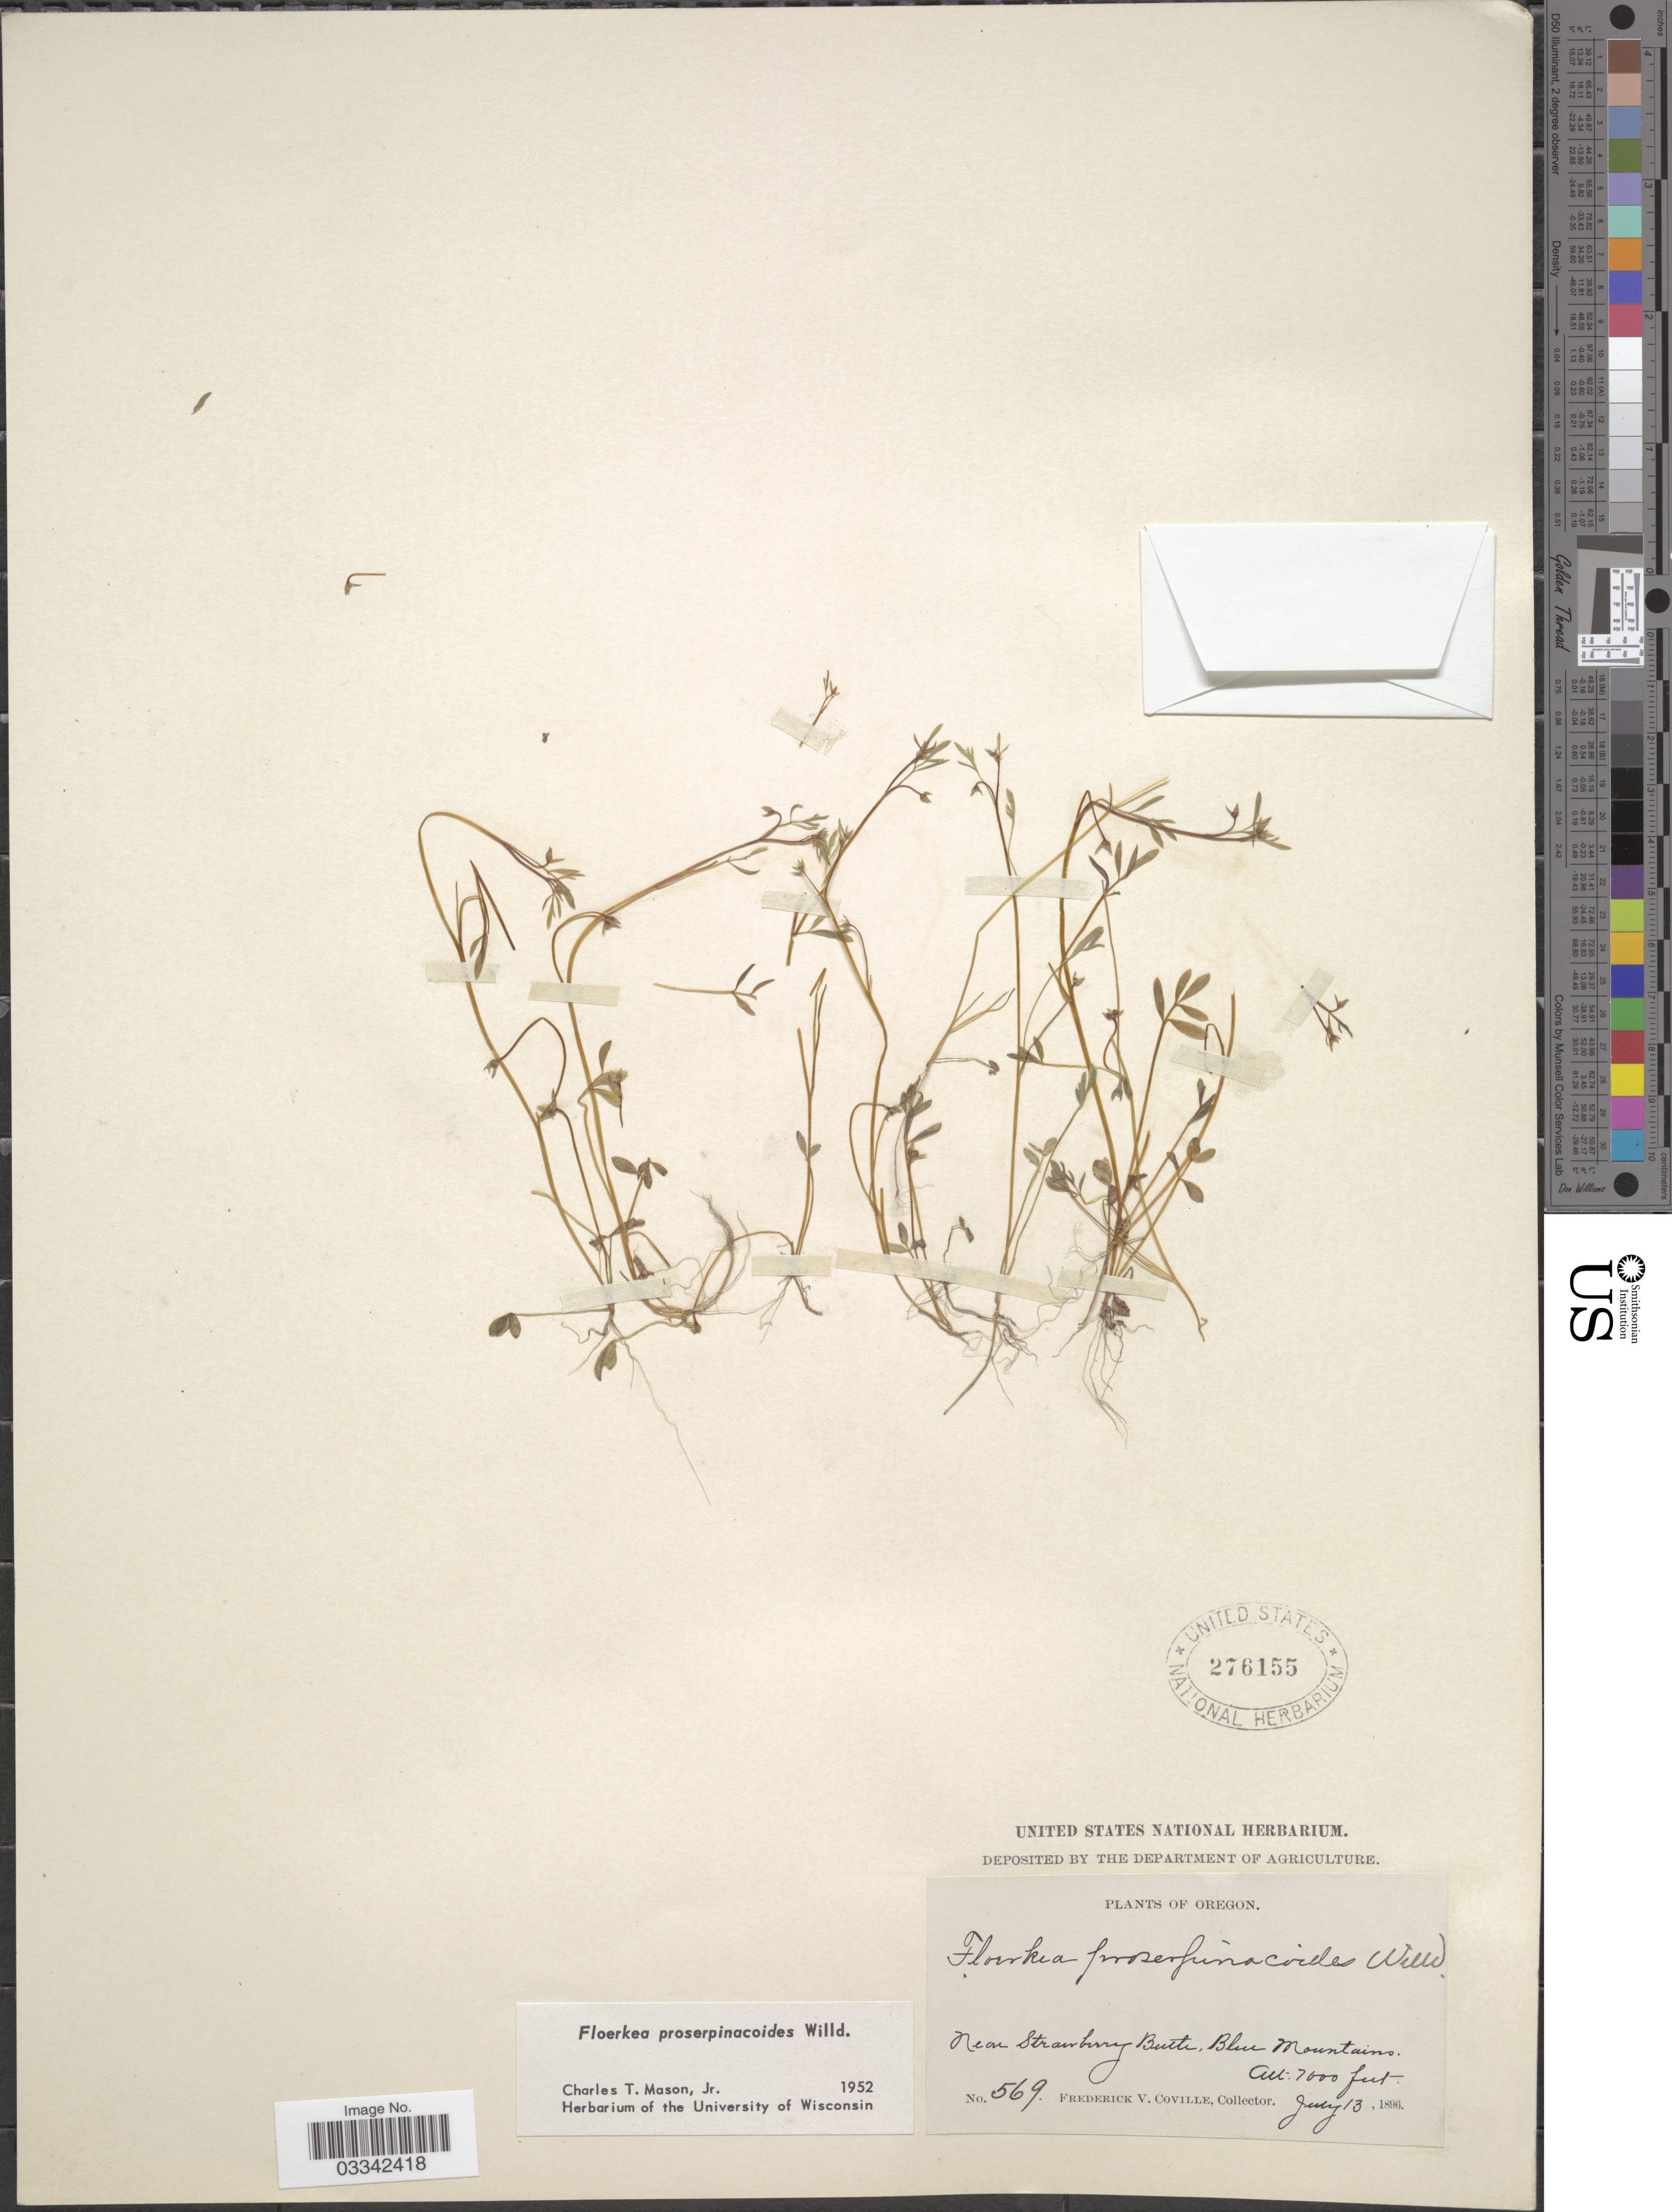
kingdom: Plantae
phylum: Tracheophyta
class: Magnoliopsida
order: Brassicales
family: Limnanthaceae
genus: Floerkea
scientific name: Floerkea proserpinacoides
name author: Willd.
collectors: F. V. Coville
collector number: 569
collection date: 1896-07-13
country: United States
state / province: Oregon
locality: Near Strawberry Butte, Blue Mountains.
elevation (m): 2134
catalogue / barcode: US 276155